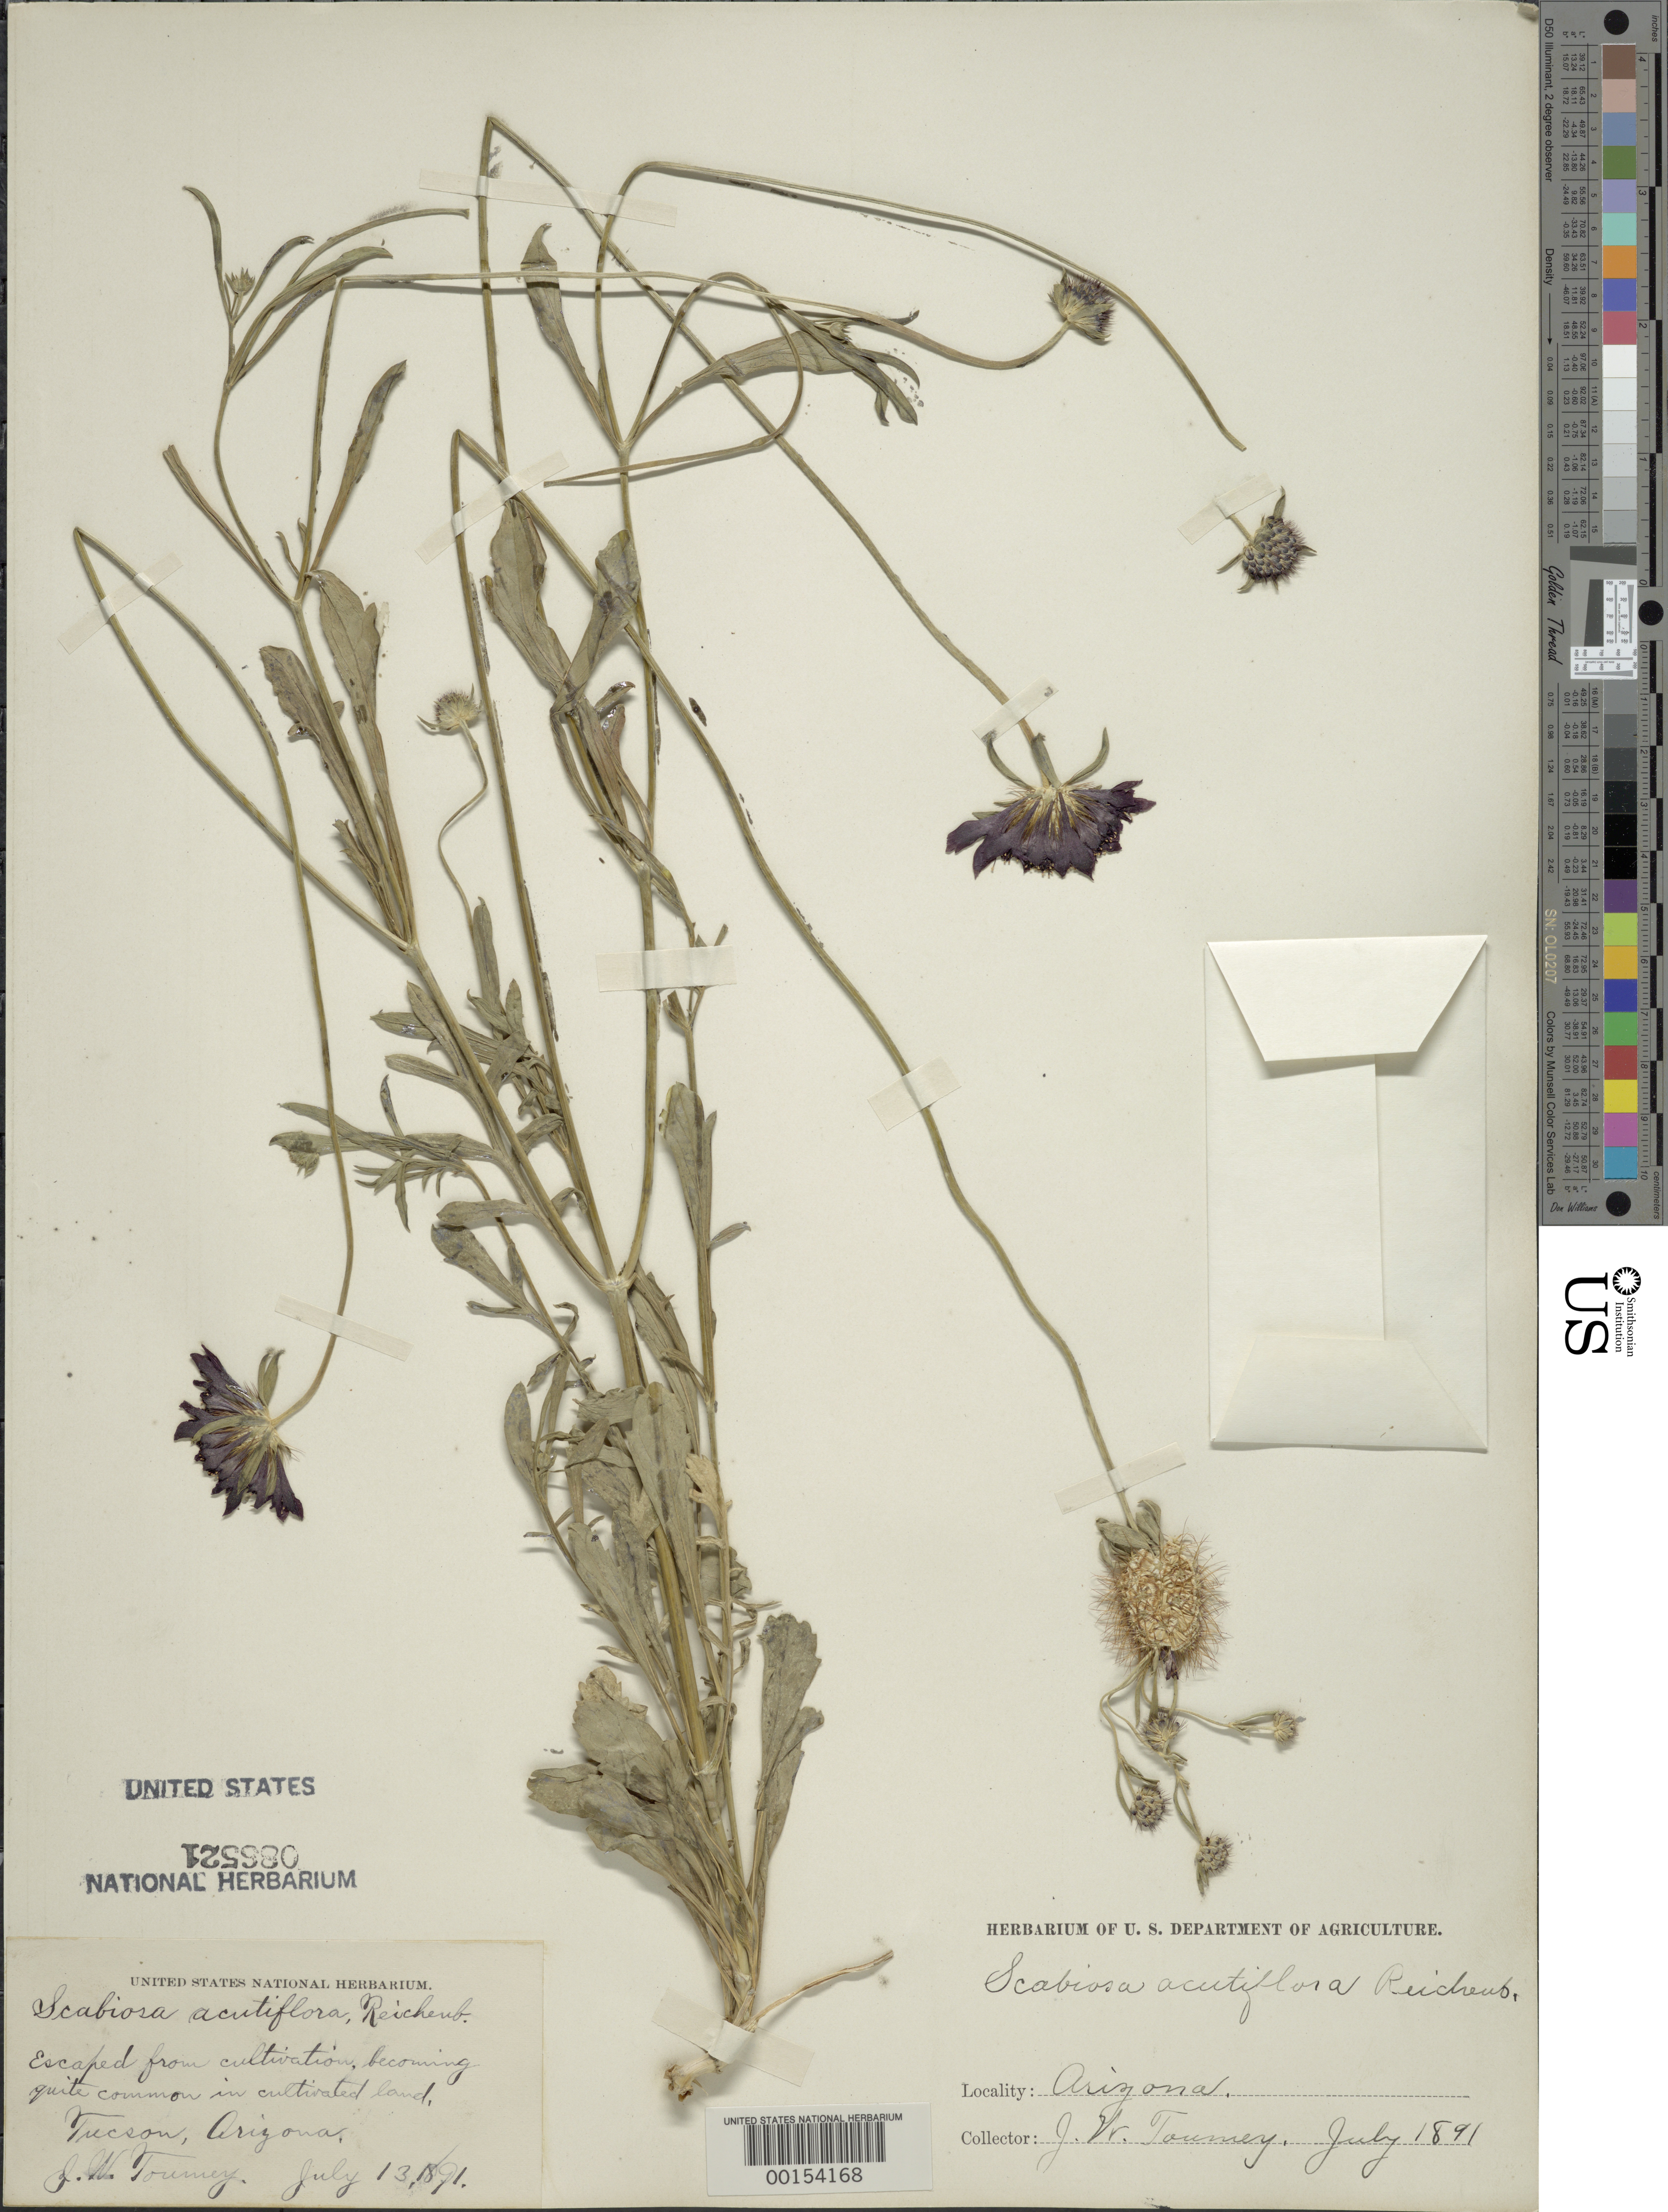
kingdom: Plantae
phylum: Tracheophyta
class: Magnoliopsida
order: Dipsacales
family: Caprifoliaceae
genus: Scabiosa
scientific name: Scabiosa atropurpurea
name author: L.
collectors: J. W. Toumey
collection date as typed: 13 Jul 1891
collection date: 1891-07-13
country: United States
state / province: Arizona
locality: Tucson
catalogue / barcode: US 86521